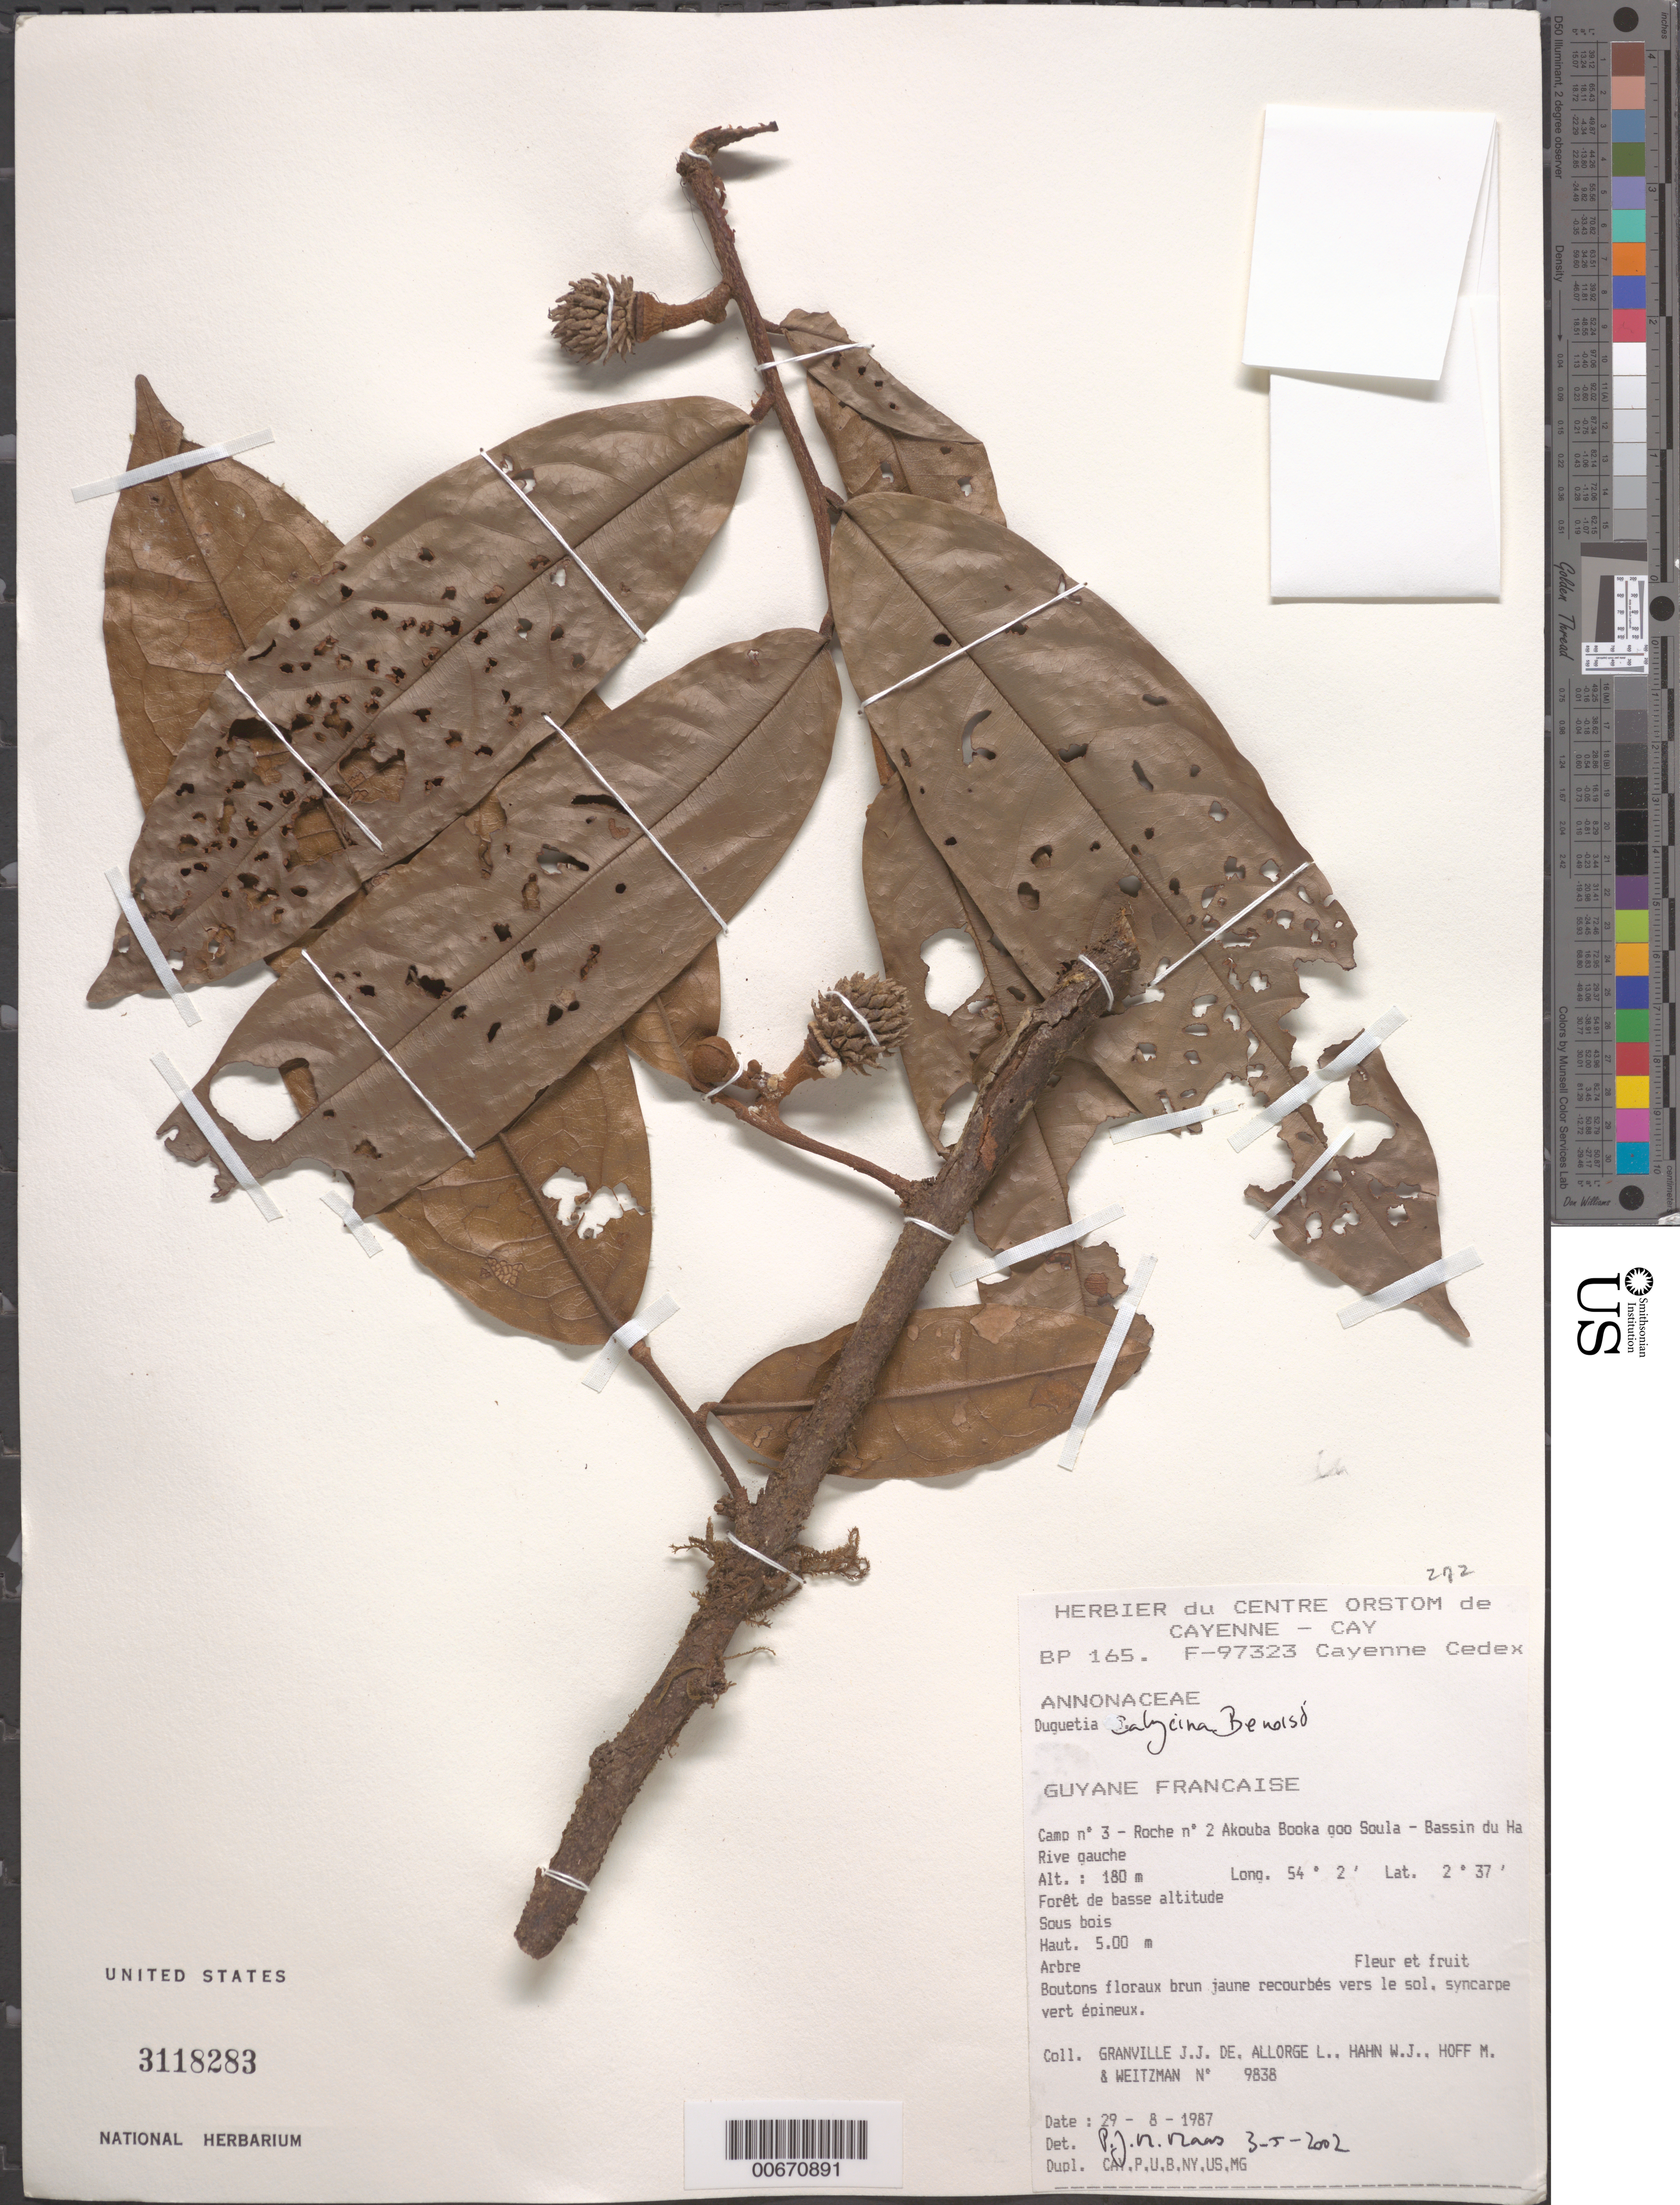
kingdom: Plantae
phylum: Tracheophyta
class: Magnoliopsida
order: Magnoliales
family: Annonaceae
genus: Duguetia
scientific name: Duguetia calycina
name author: Benoist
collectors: J.-J. de Granville, L. Allorge, W. J. Hahn, M. Hoff & Weitzman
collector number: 9838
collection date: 1987-08-29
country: French Guiana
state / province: Cayenne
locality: Guyane Francaise. Camp nº 3 - Roche nº 2 Akouba Booka goo Soula - Bassin du Ha Rive gauche.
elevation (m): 180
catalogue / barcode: US 3118283